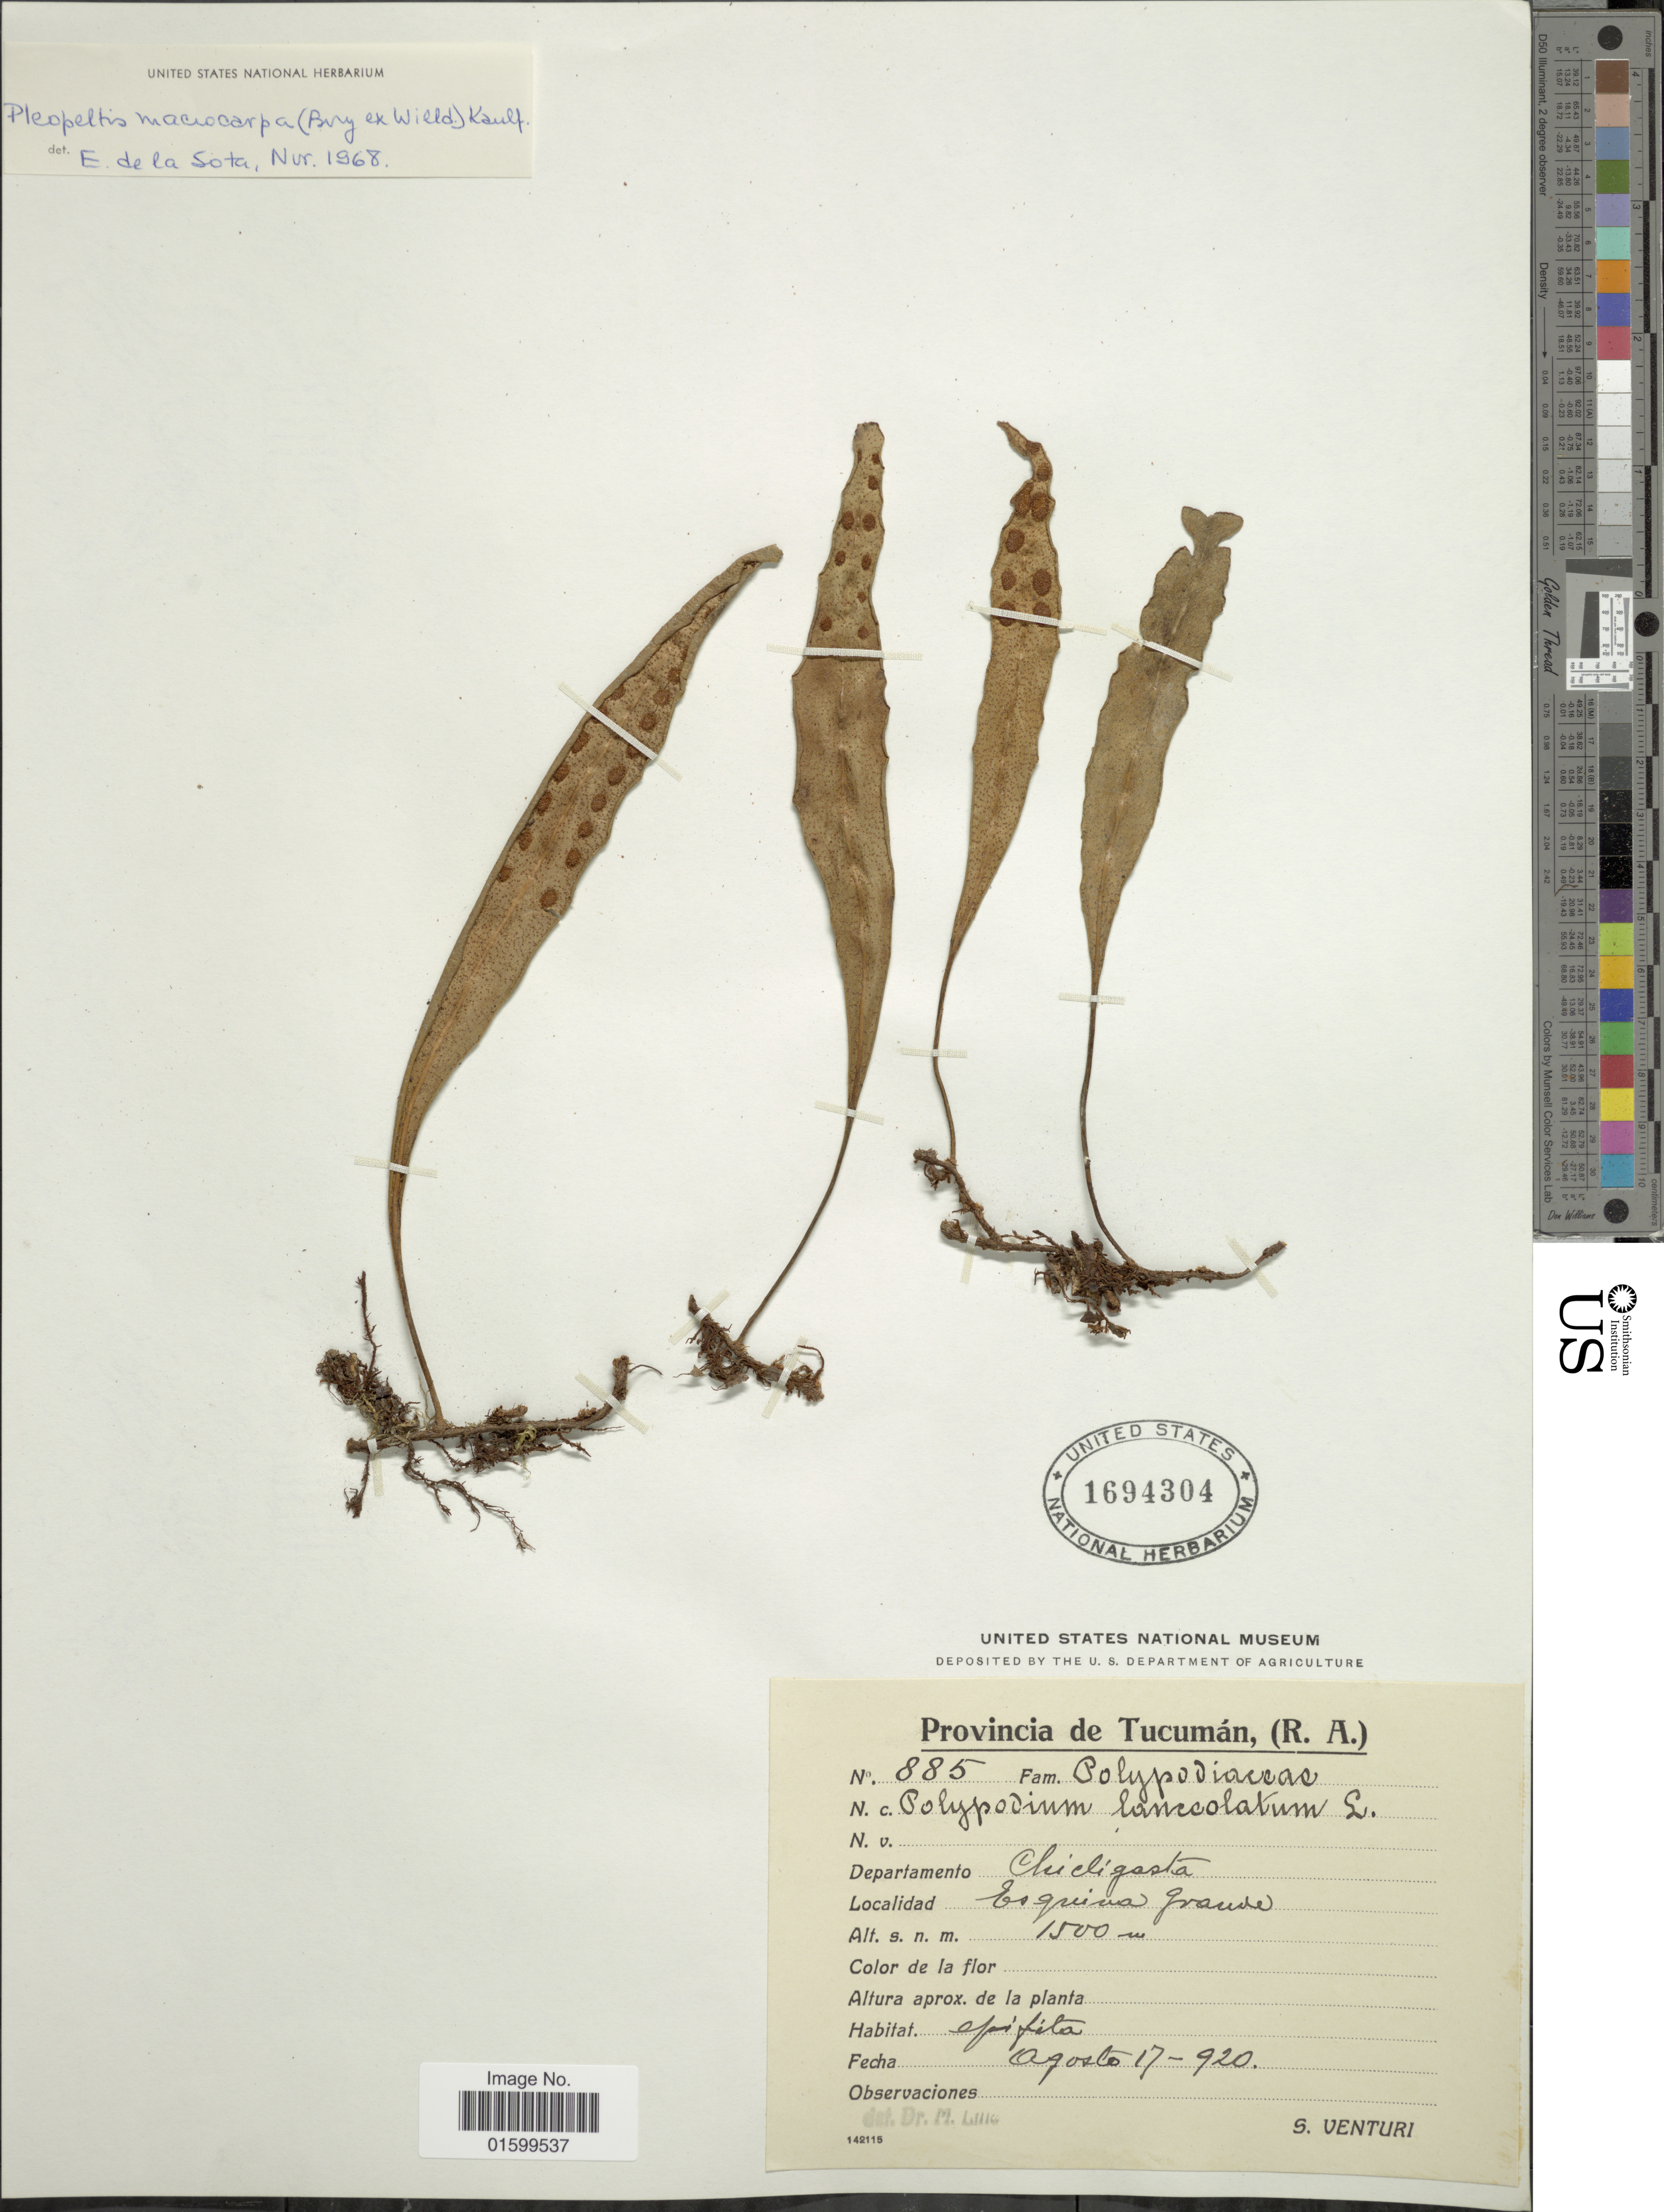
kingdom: Plantae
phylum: Tracheophyta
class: Polypodiopsida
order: Polypodiales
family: Polypodiaceae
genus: Pleopeltis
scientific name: Pleopeltis macrocarpa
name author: (Bory ex Willd.) Kaulf.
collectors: S. Venturi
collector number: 885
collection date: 1920-08-17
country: Argentina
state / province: Tucuman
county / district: Chicligasta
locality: Esquina Grande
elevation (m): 1500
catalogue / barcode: US 1694304